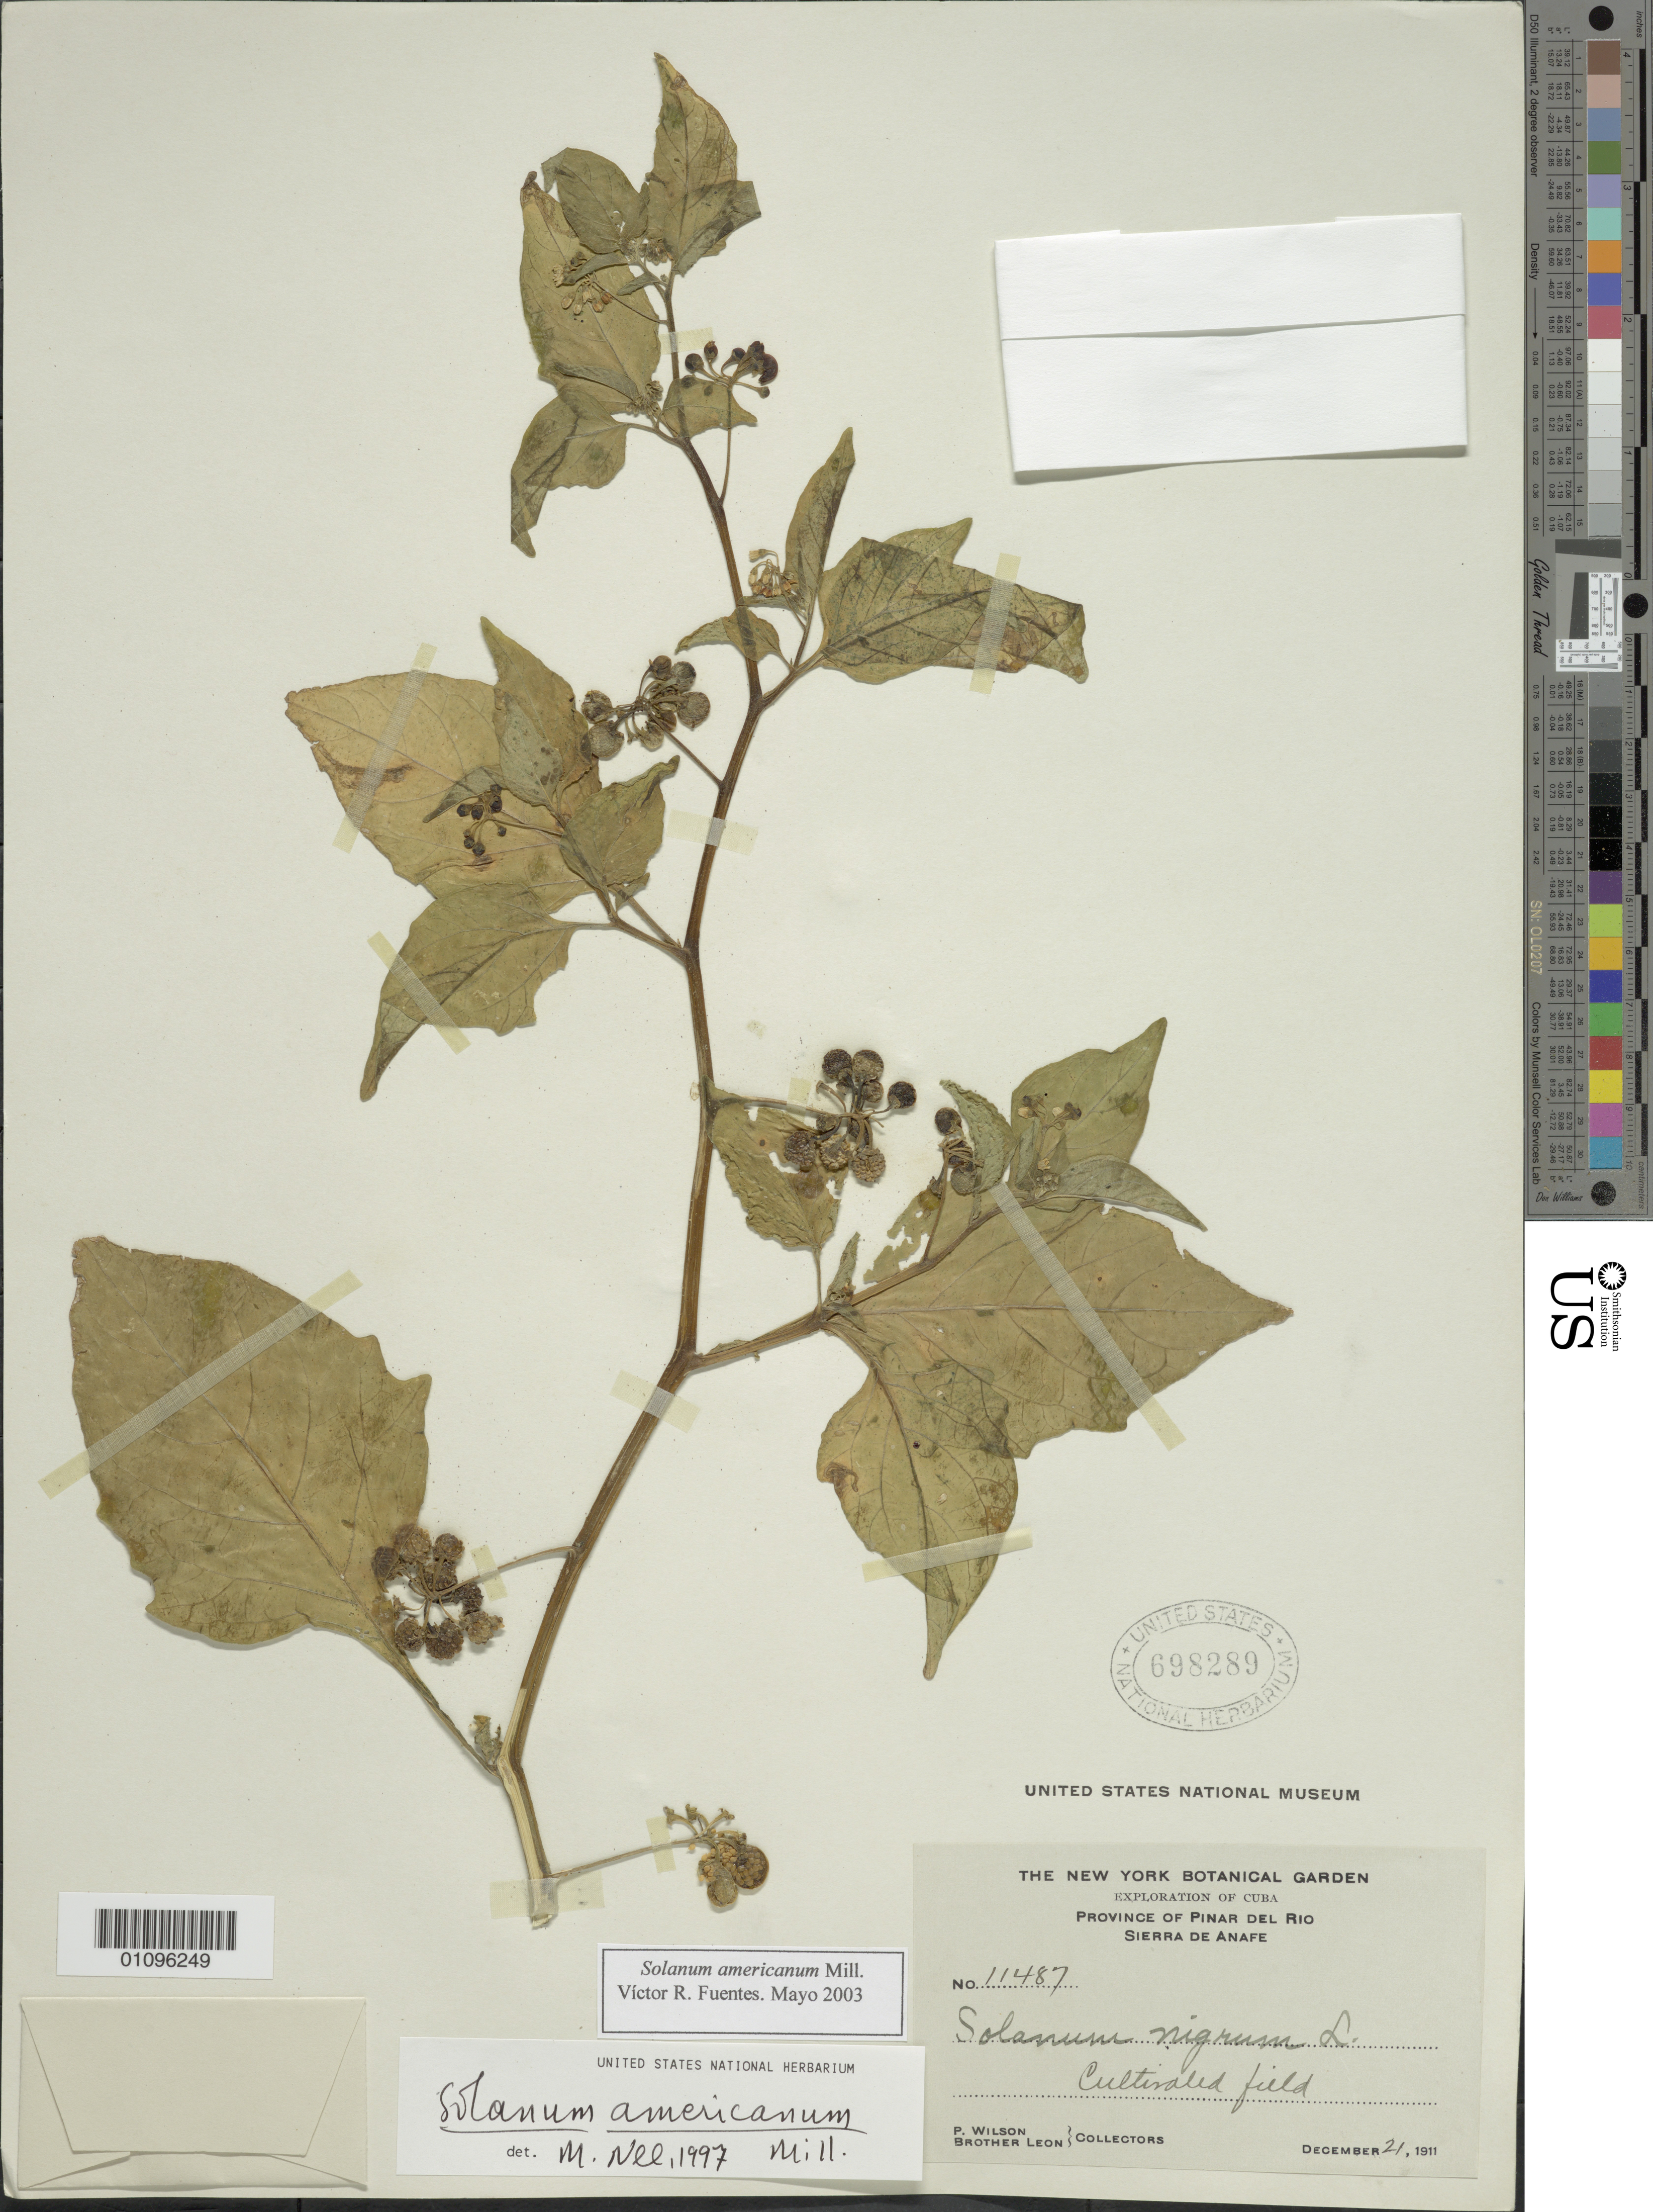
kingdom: Plantae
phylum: Tracheophyta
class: Magnoliopsida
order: Solanales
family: Solanaceae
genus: Solanum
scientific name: Solanum americanum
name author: Mill.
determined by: Fuentes, V. R.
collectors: P. Wilson & Bro. León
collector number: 11487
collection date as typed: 21 Dec 1911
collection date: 1911-12-21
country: Cuba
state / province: Pinar del Río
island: Cuba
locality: Sierra de Anafe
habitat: Cultivated field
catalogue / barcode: US 698289